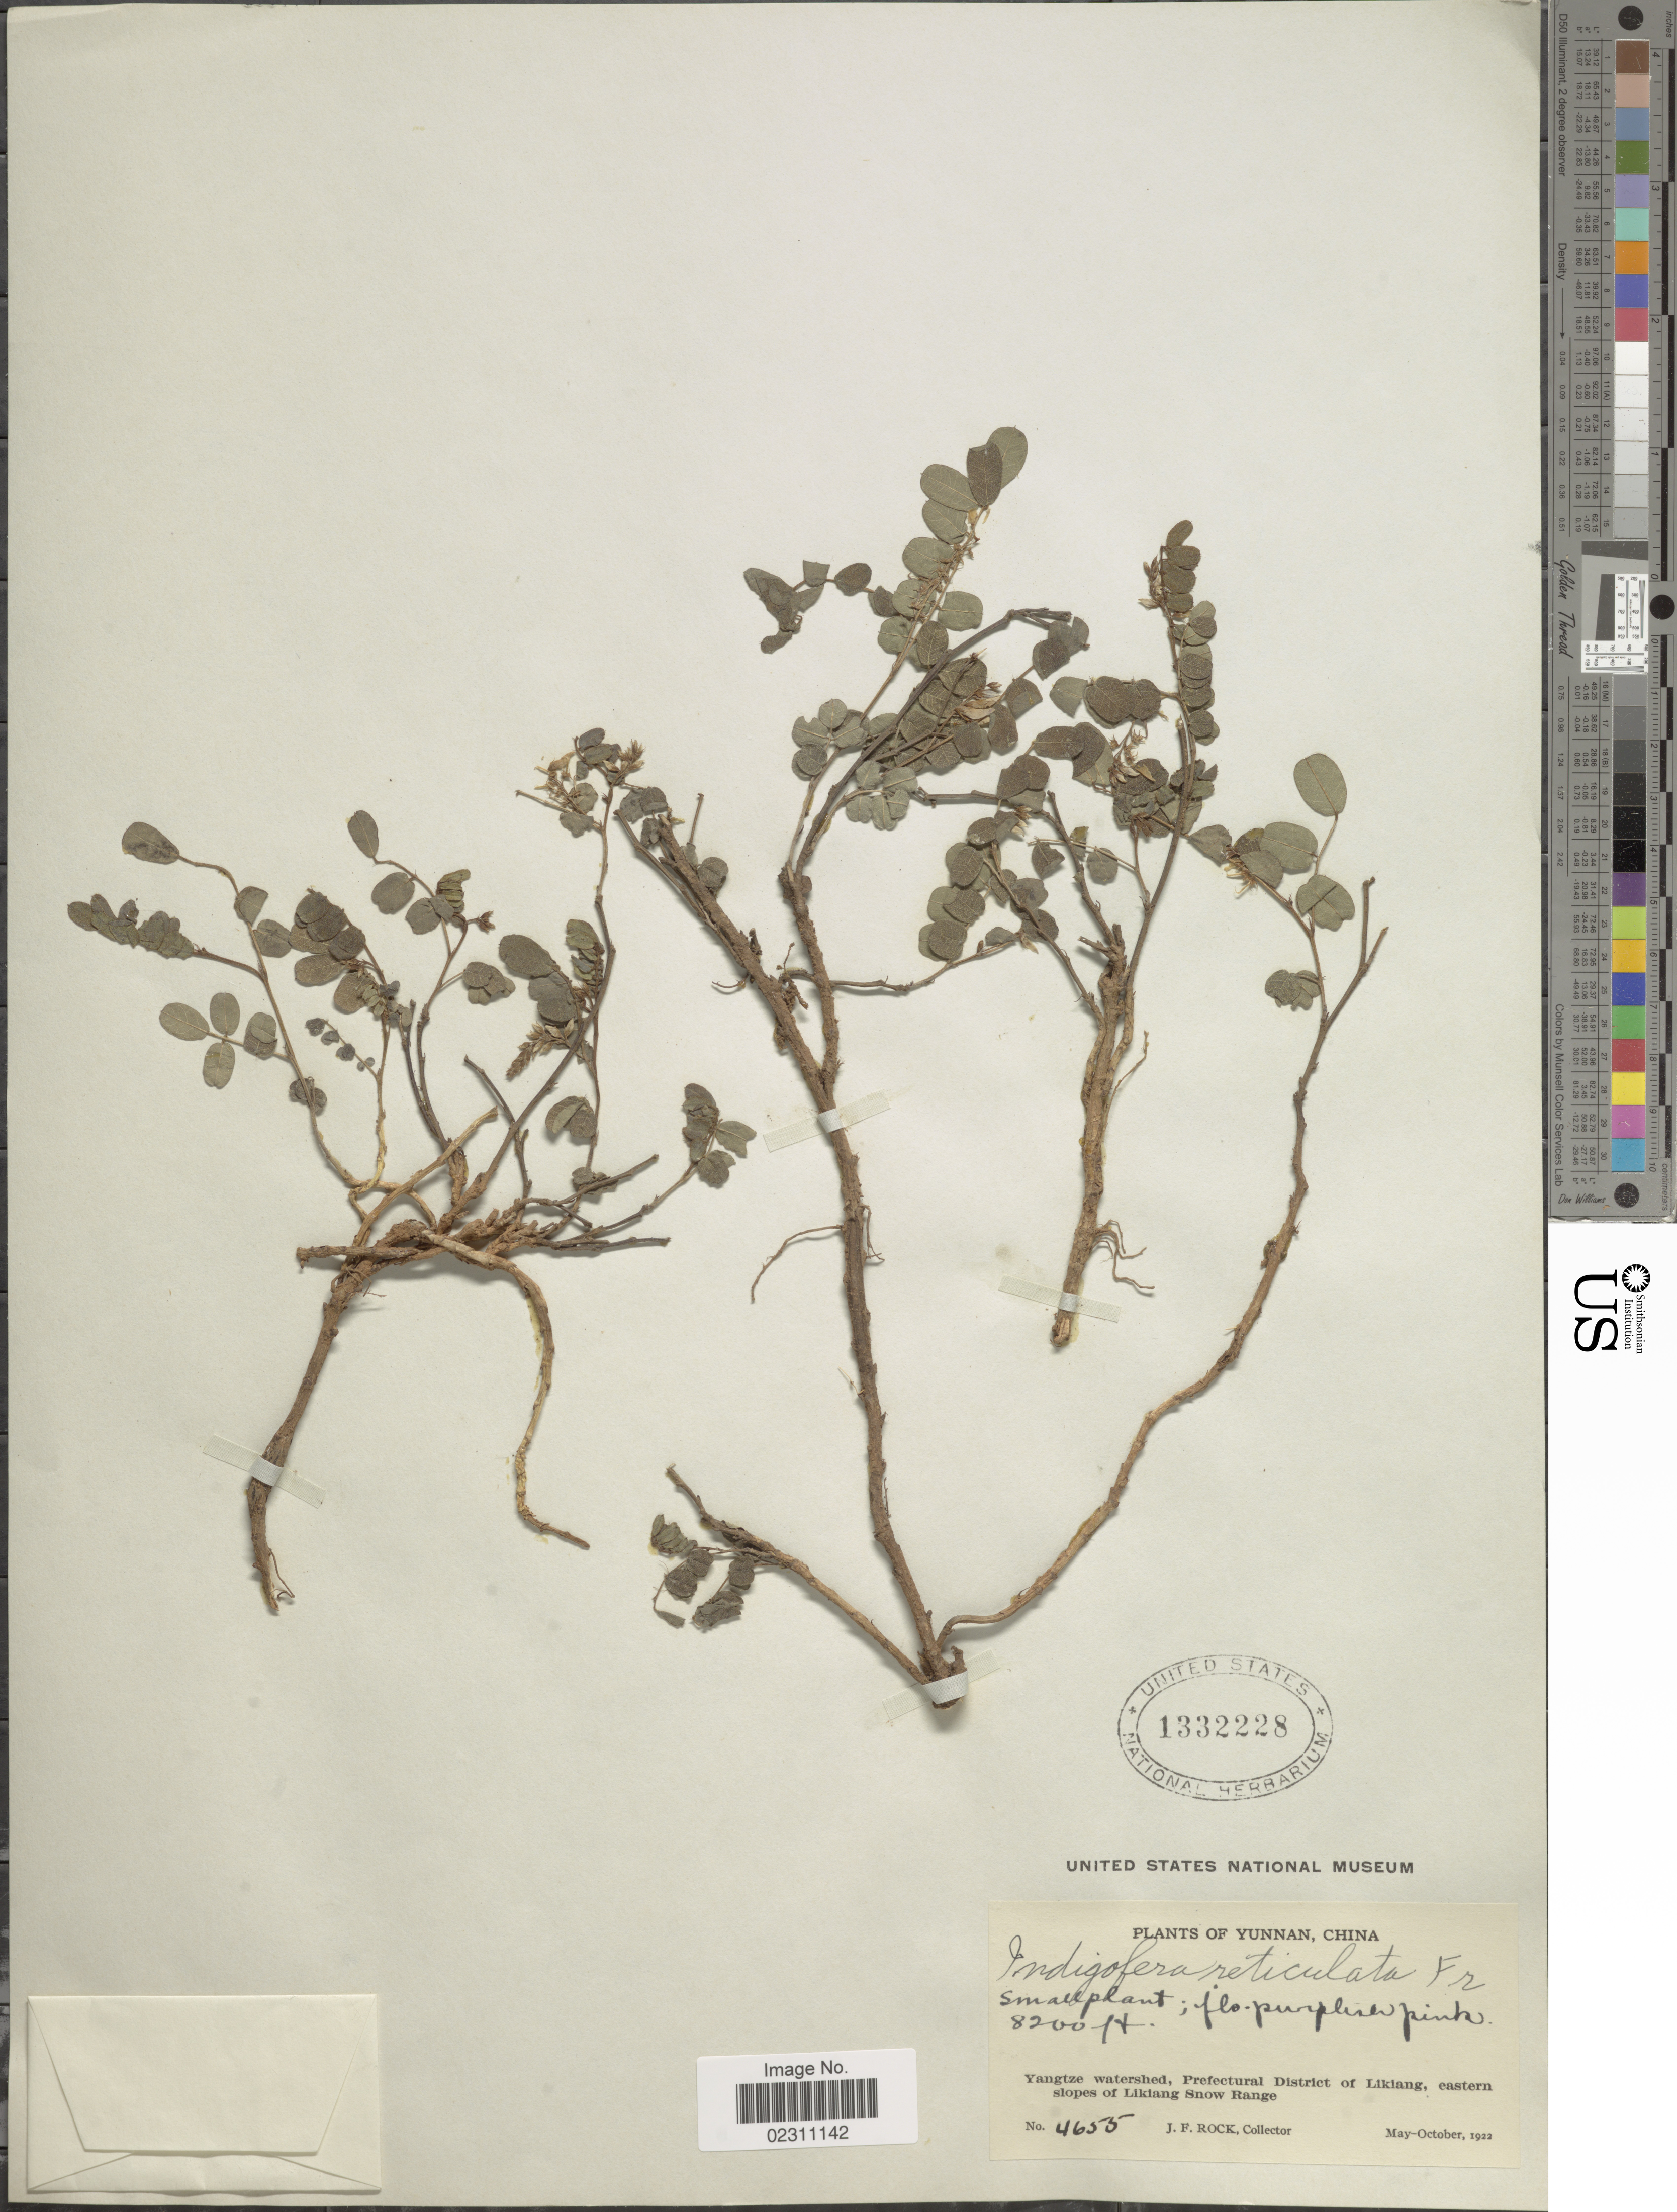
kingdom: Plantae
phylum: Tracheophyta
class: Magnoliopsida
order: Fabales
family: Fabaceae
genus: Indigofera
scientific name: Indigofera reticulata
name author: Franch.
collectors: J. Rock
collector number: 4655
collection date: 1922-05/1922-10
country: China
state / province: Yunnan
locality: Yangtze watershed, Prefectural District of Likiang, eastern slopes of Likiang Snow Range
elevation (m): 2499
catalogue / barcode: US 1332228